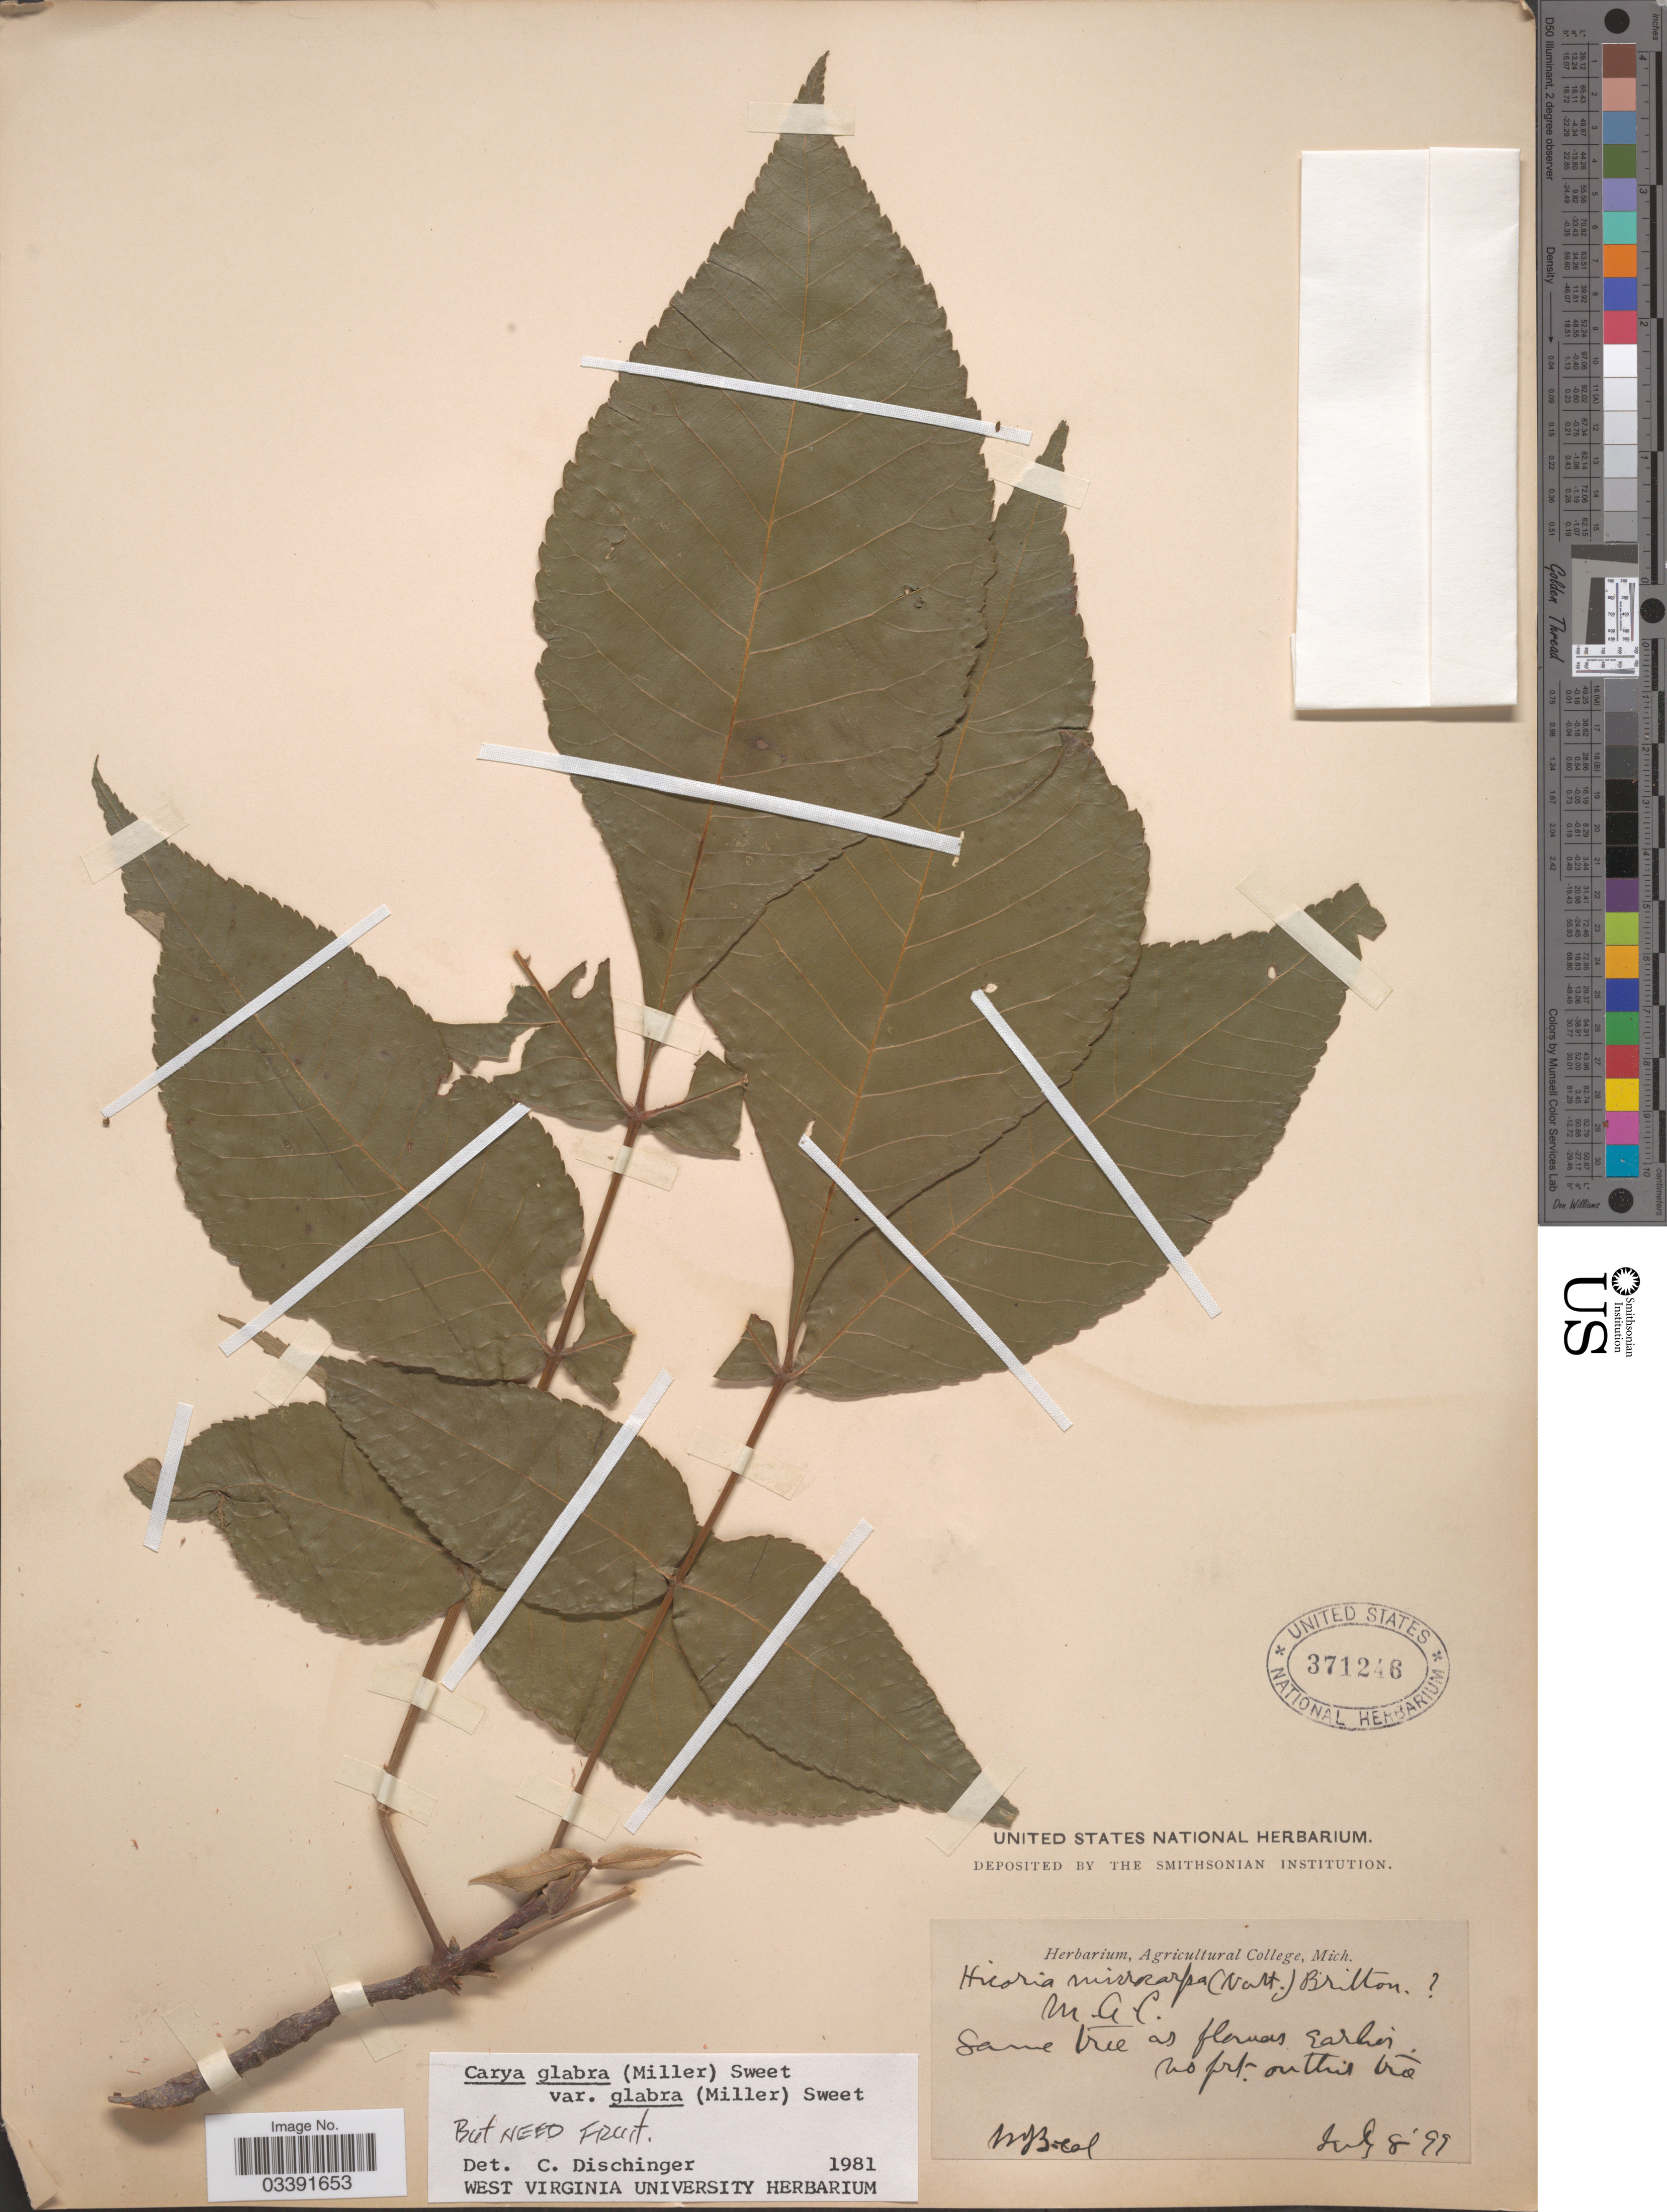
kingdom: Plantae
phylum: Tracheophyta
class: Magnoliopsida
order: Fagales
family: Juglandaceae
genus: Carya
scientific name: Carya glabra var. glabra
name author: (Mill.) Sweet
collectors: W. J. Beal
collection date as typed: Transcribed d/m/y: 8/7/99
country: United States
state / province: Michigan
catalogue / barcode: US 371246